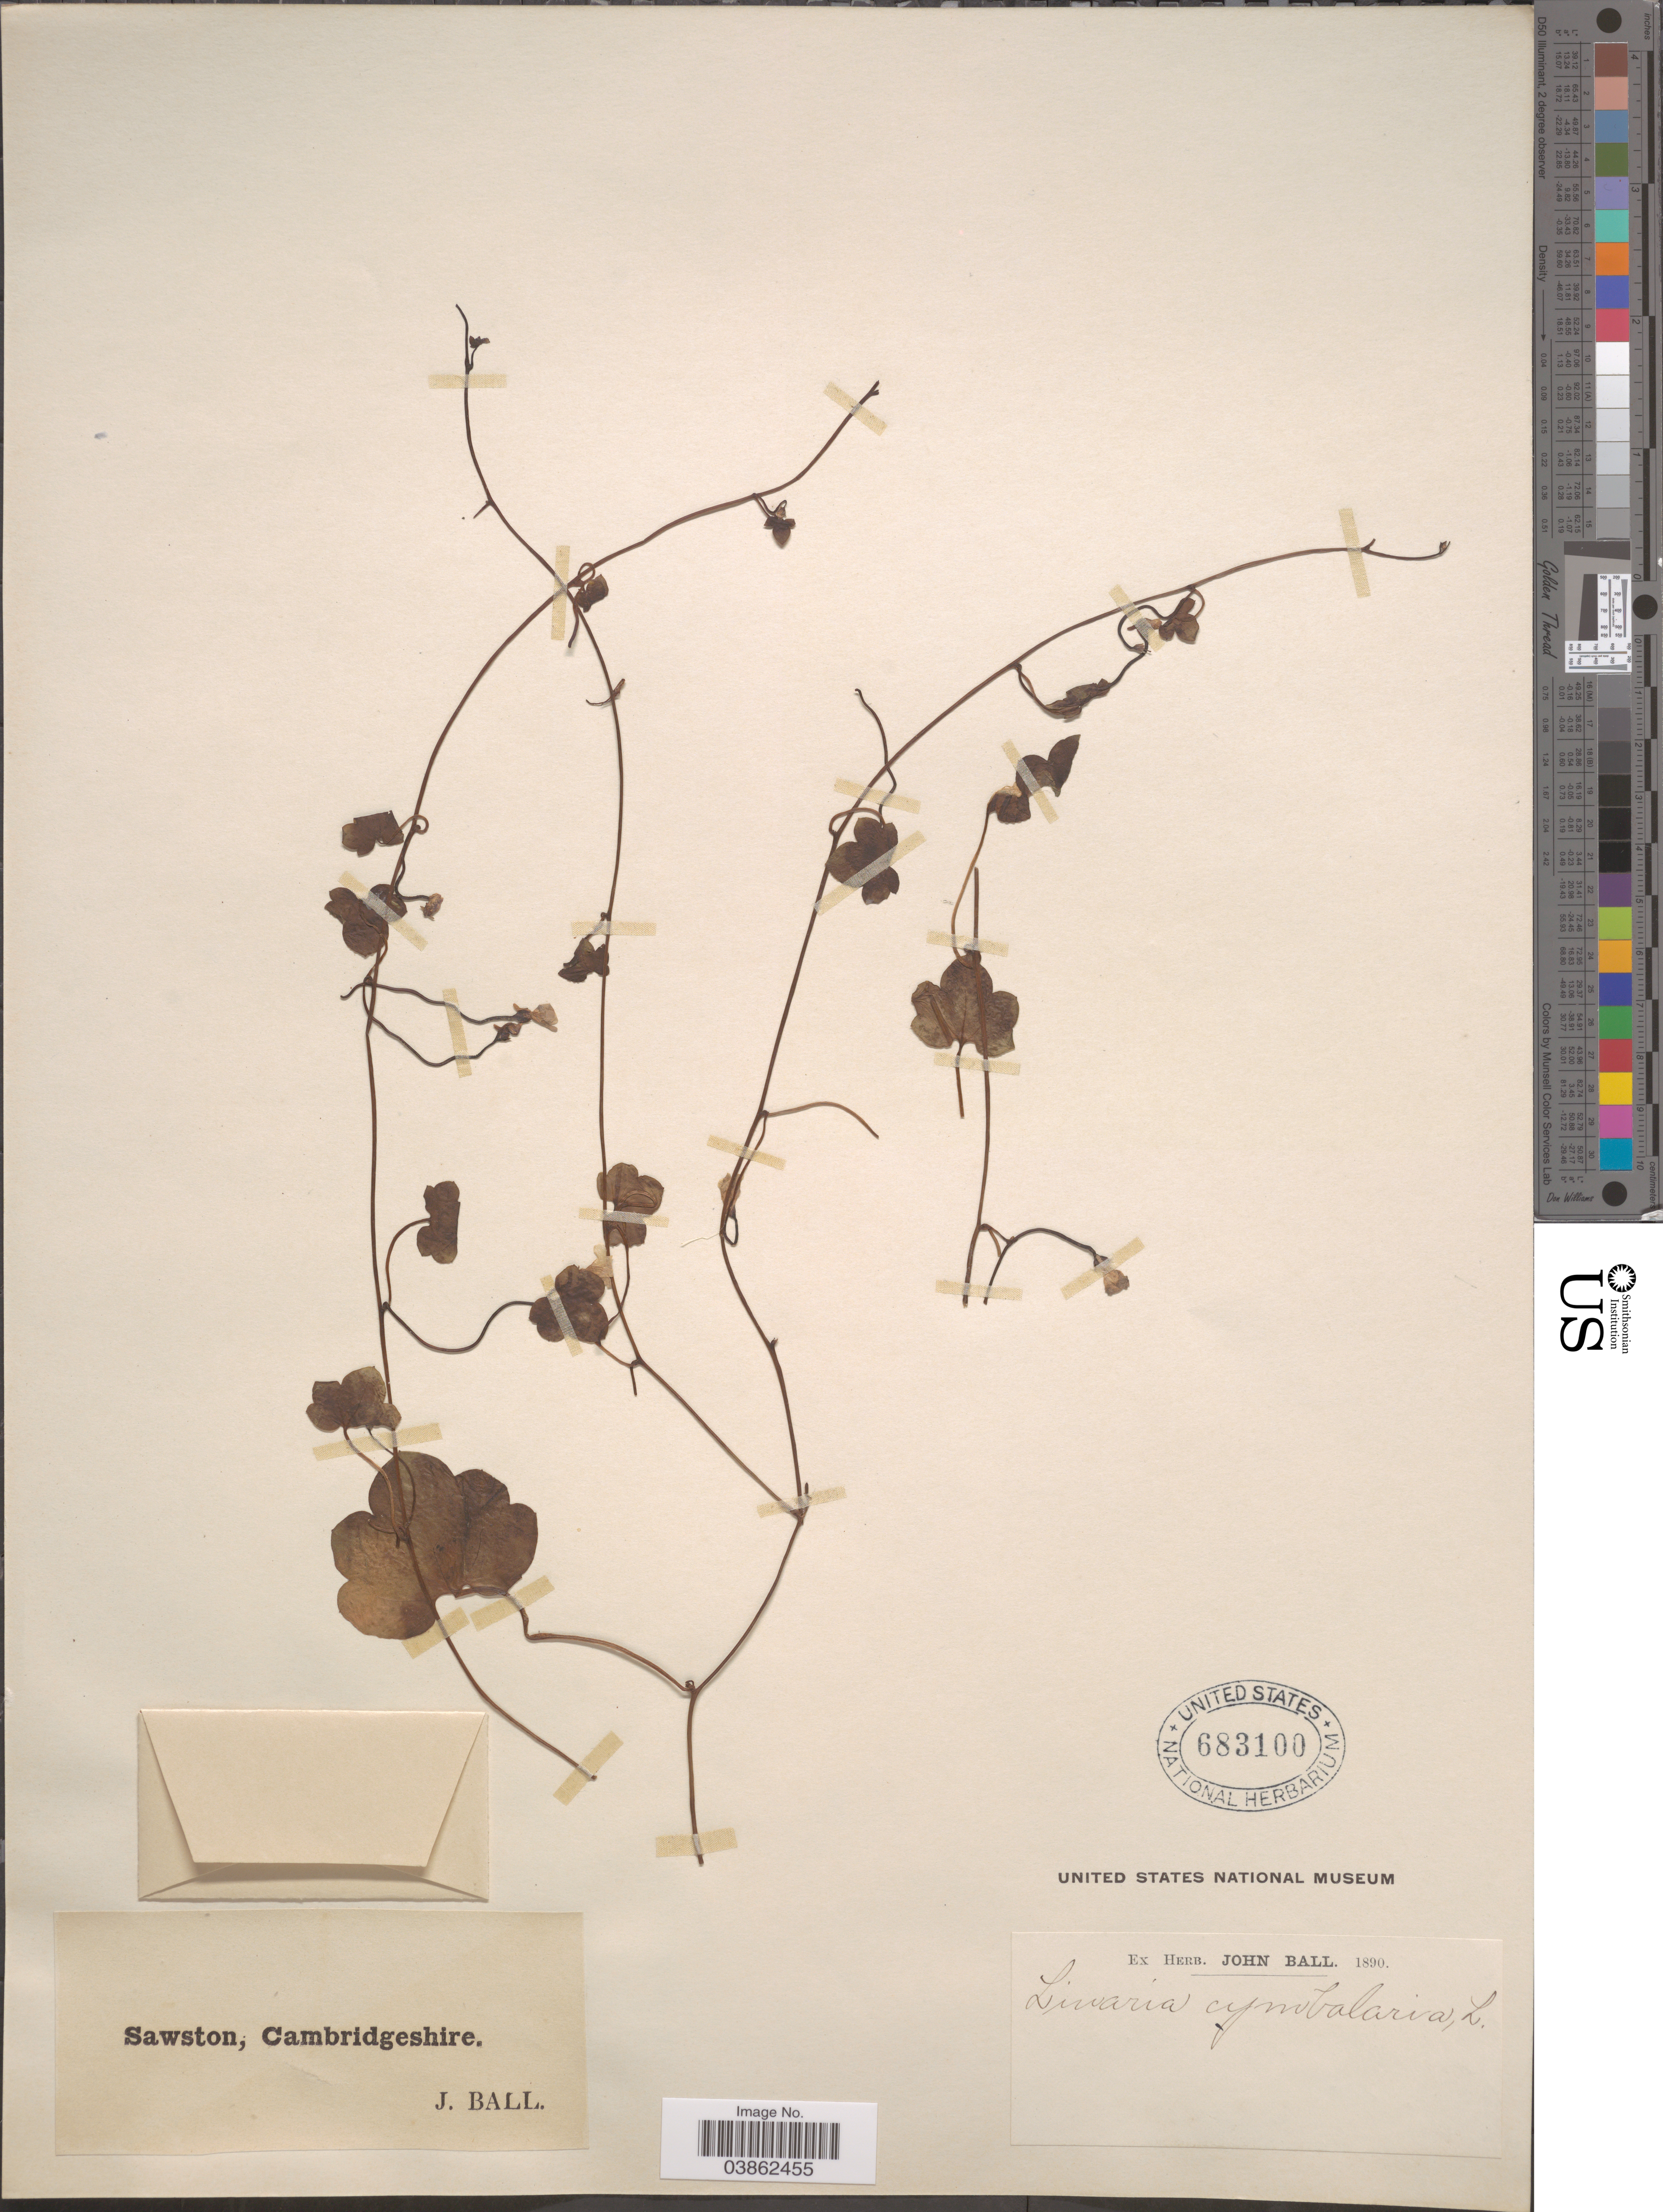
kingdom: Plantae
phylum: Tracheophyta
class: Magnoliopsida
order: Lamiales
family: Plantaginaceae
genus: Cymbalaria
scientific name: Cymbalaria sp.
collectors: J. Ball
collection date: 1890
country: United Kingdom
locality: Sawston, Cambridgeshire.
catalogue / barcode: US 683100